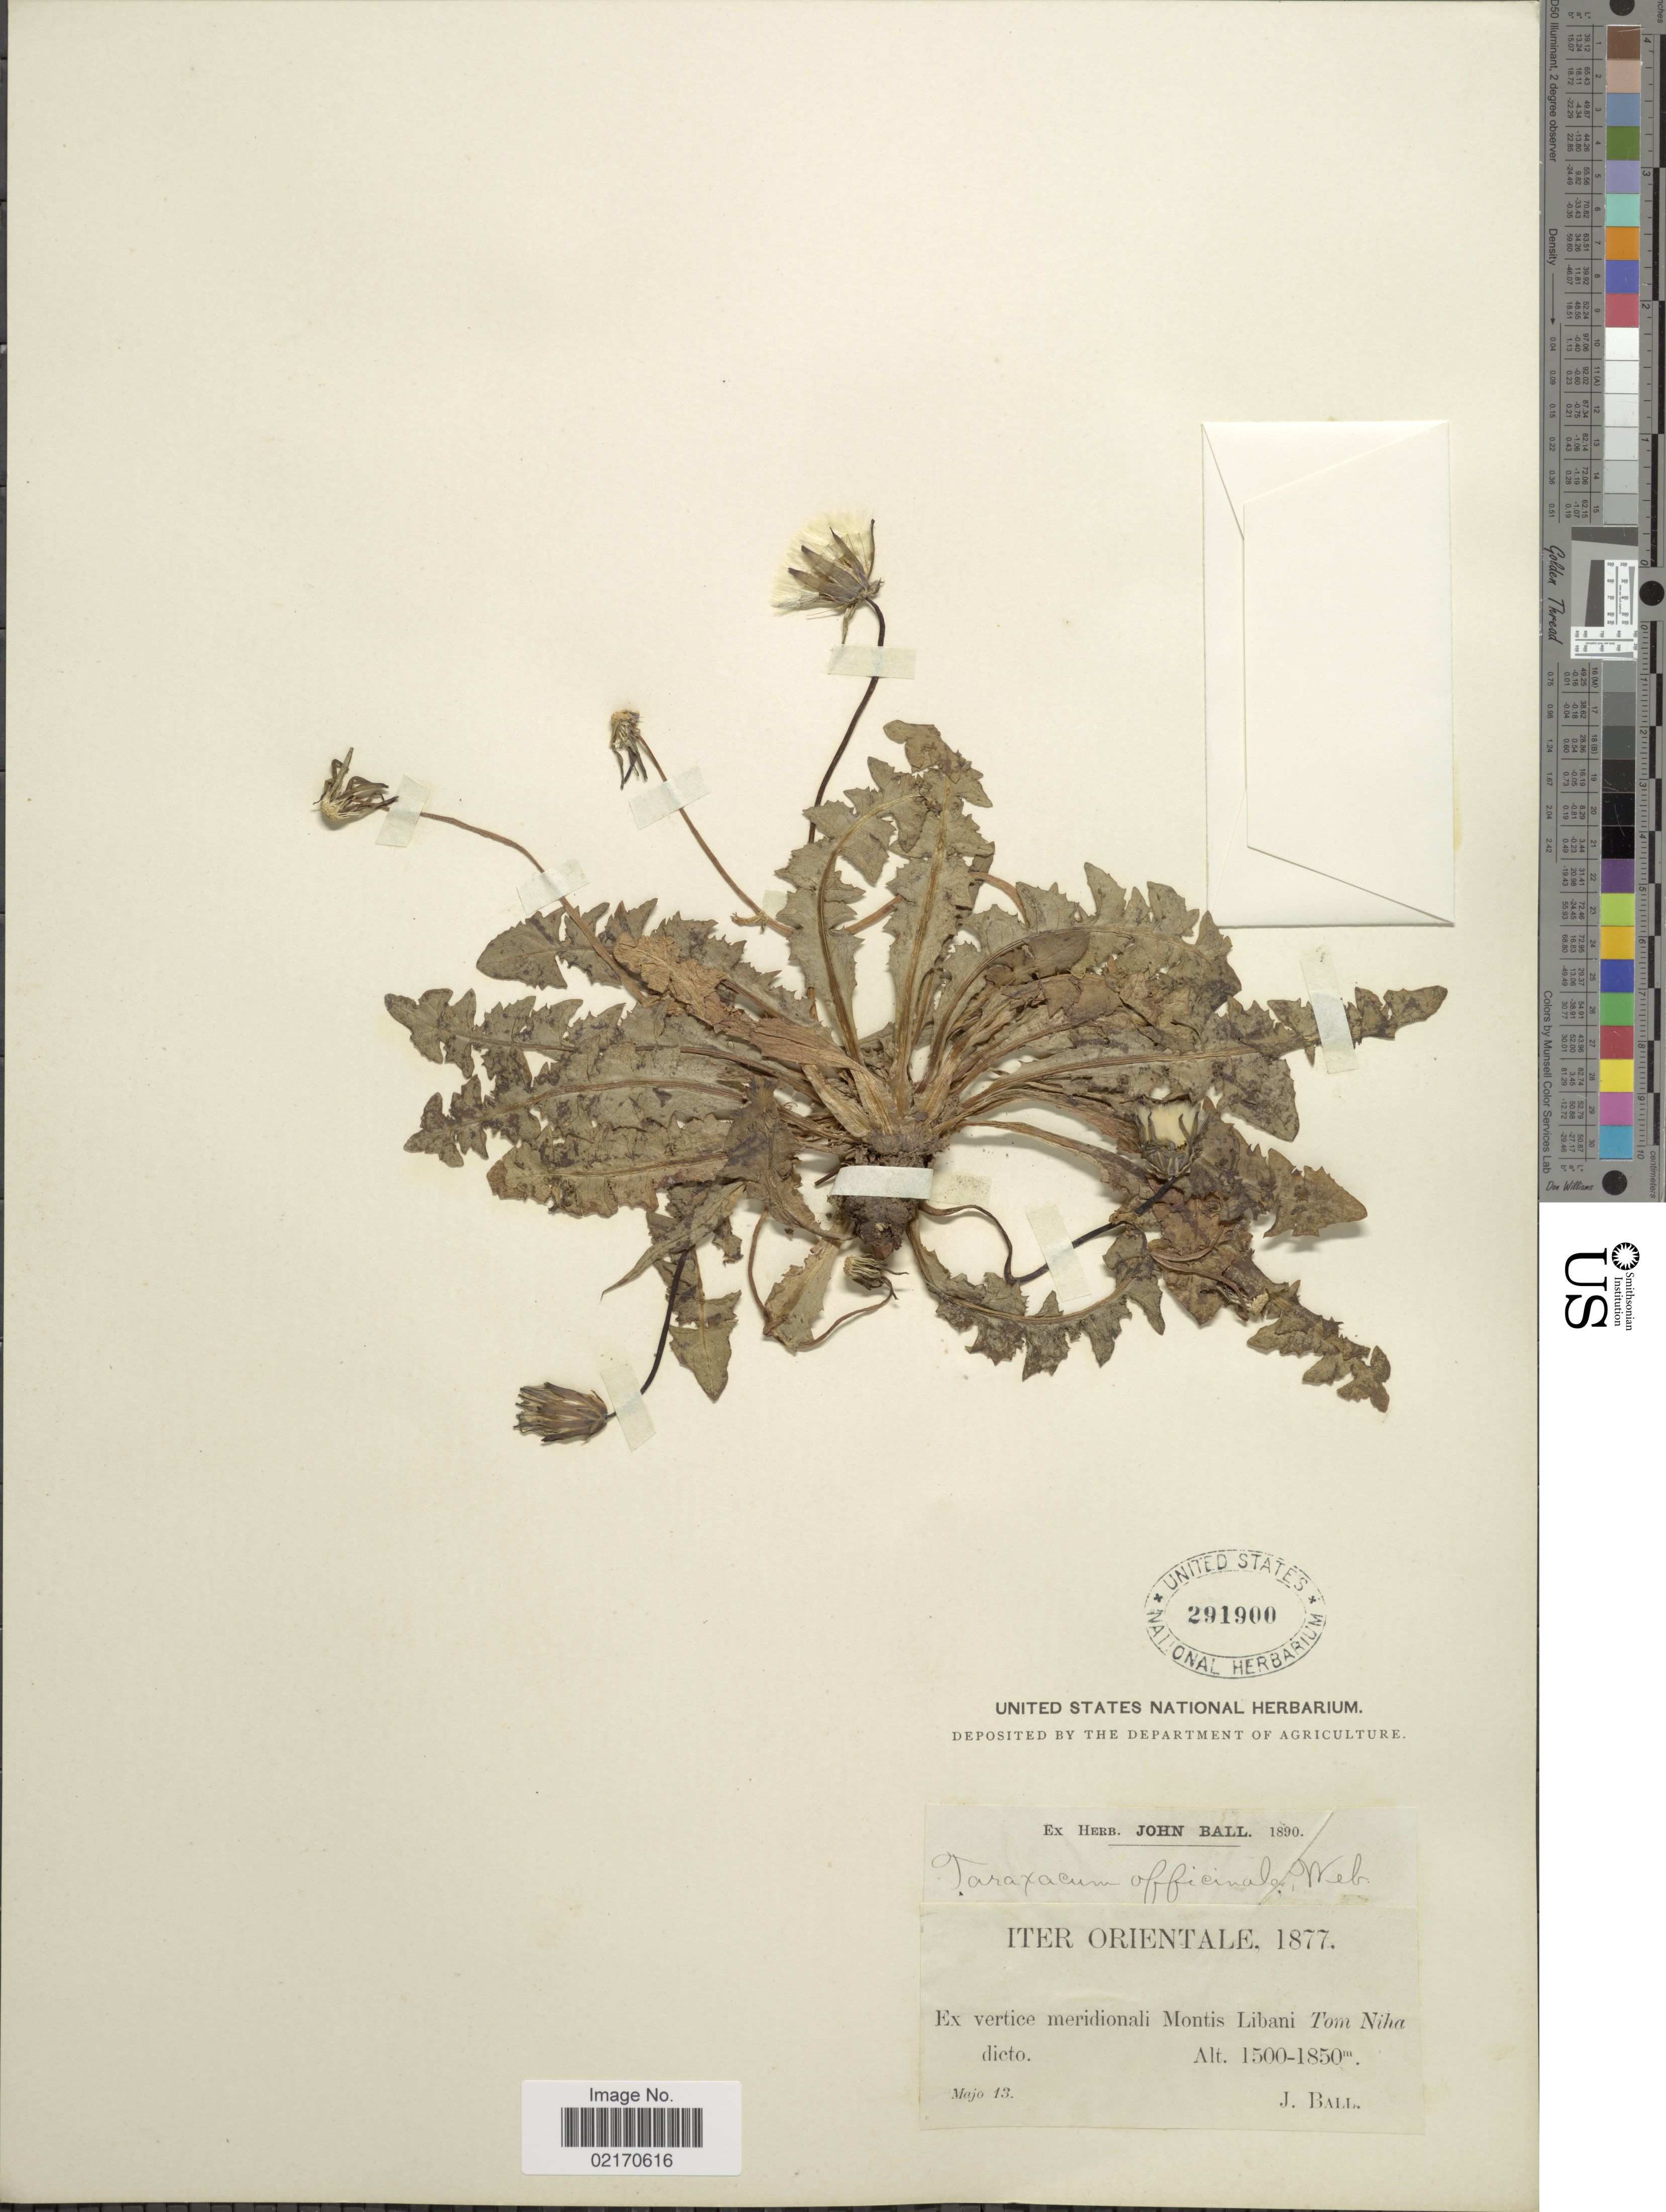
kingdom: Plantae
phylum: Tracheophyta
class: Magnoliopsida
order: Asterales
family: Asteraceae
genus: Taraxacum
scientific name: Taraxacum officinale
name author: G.H. Weber ex F.H. Wigg.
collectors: J. Ball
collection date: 1890-05-13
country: Lebanon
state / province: Liban-Sud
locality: Iter Orientale, Ex verticae meridionali Montis Libani Tom Niha dicto.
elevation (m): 1500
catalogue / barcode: US 291900